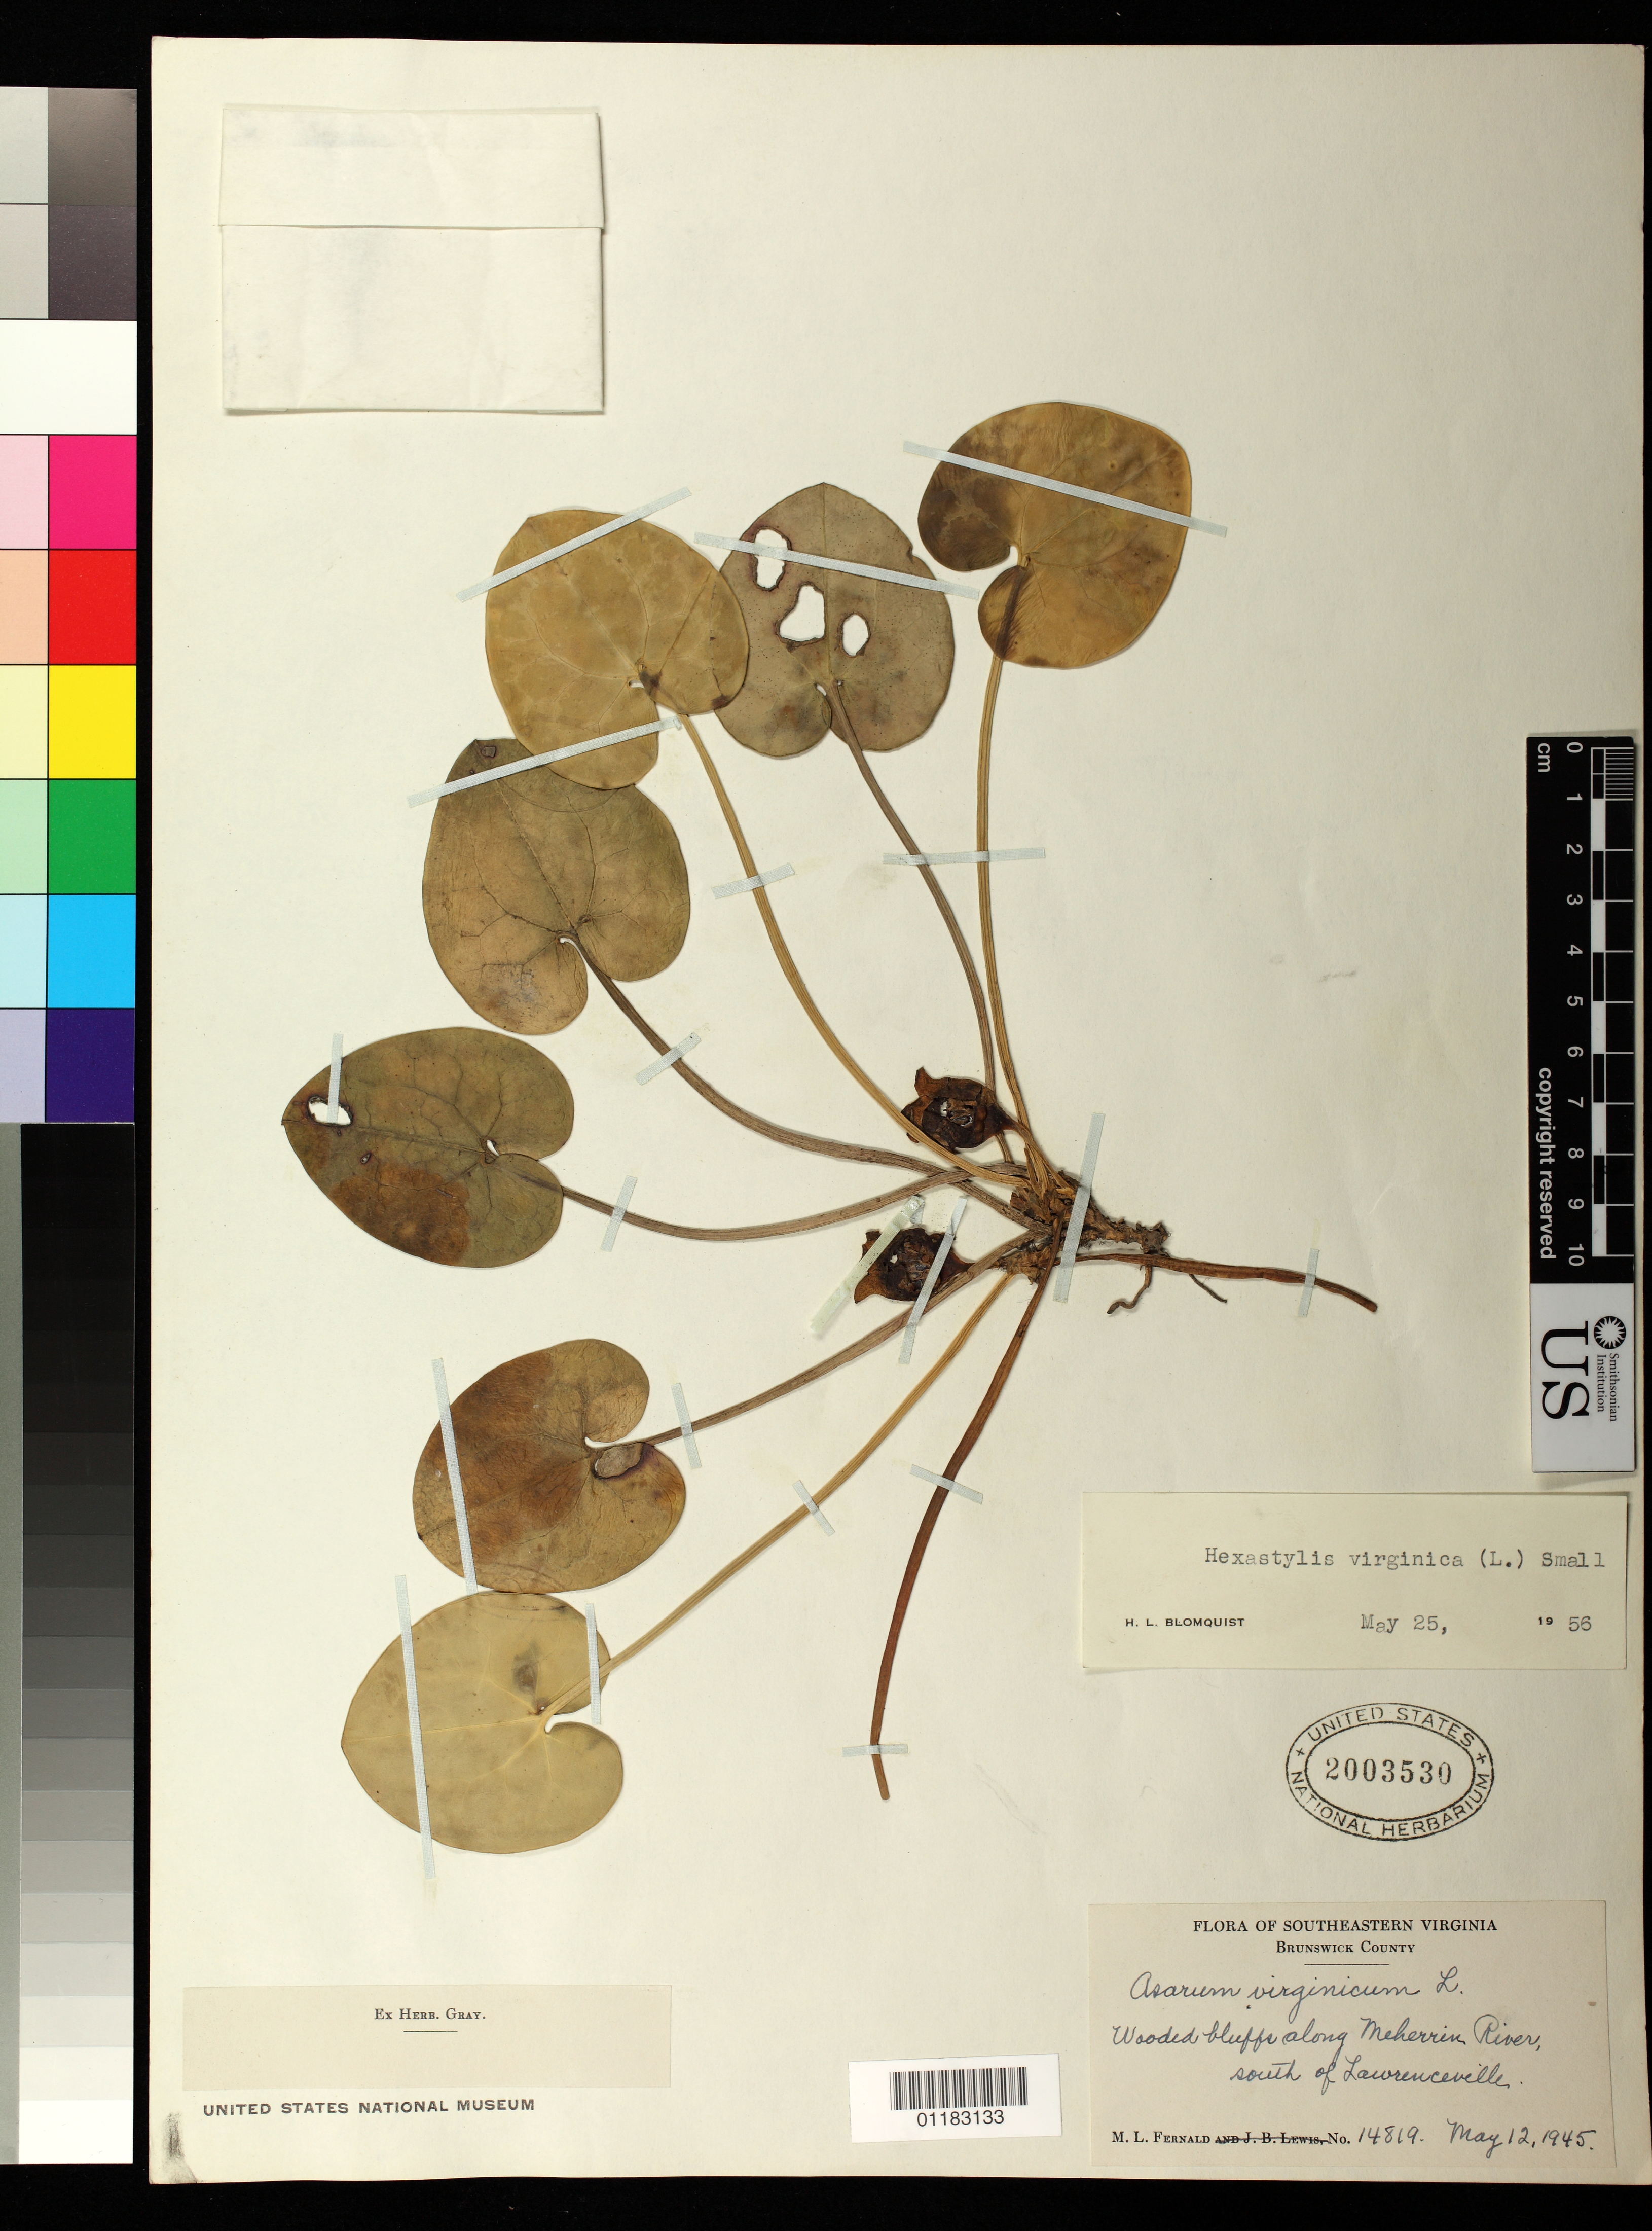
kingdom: Plantae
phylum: Tracheophyta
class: Magnoliopsida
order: Piperales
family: Aristolochiaceae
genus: Hexastylis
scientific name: Hexastylis virginica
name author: (L.) Small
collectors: M. L. Fernald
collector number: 14819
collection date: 1945-05-12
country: United States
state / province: Virginia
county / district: Brunswick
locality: Wooded bluffs along Meherrin River, south of Lawrenceville, Brunswick County.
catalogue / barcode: US 2003530